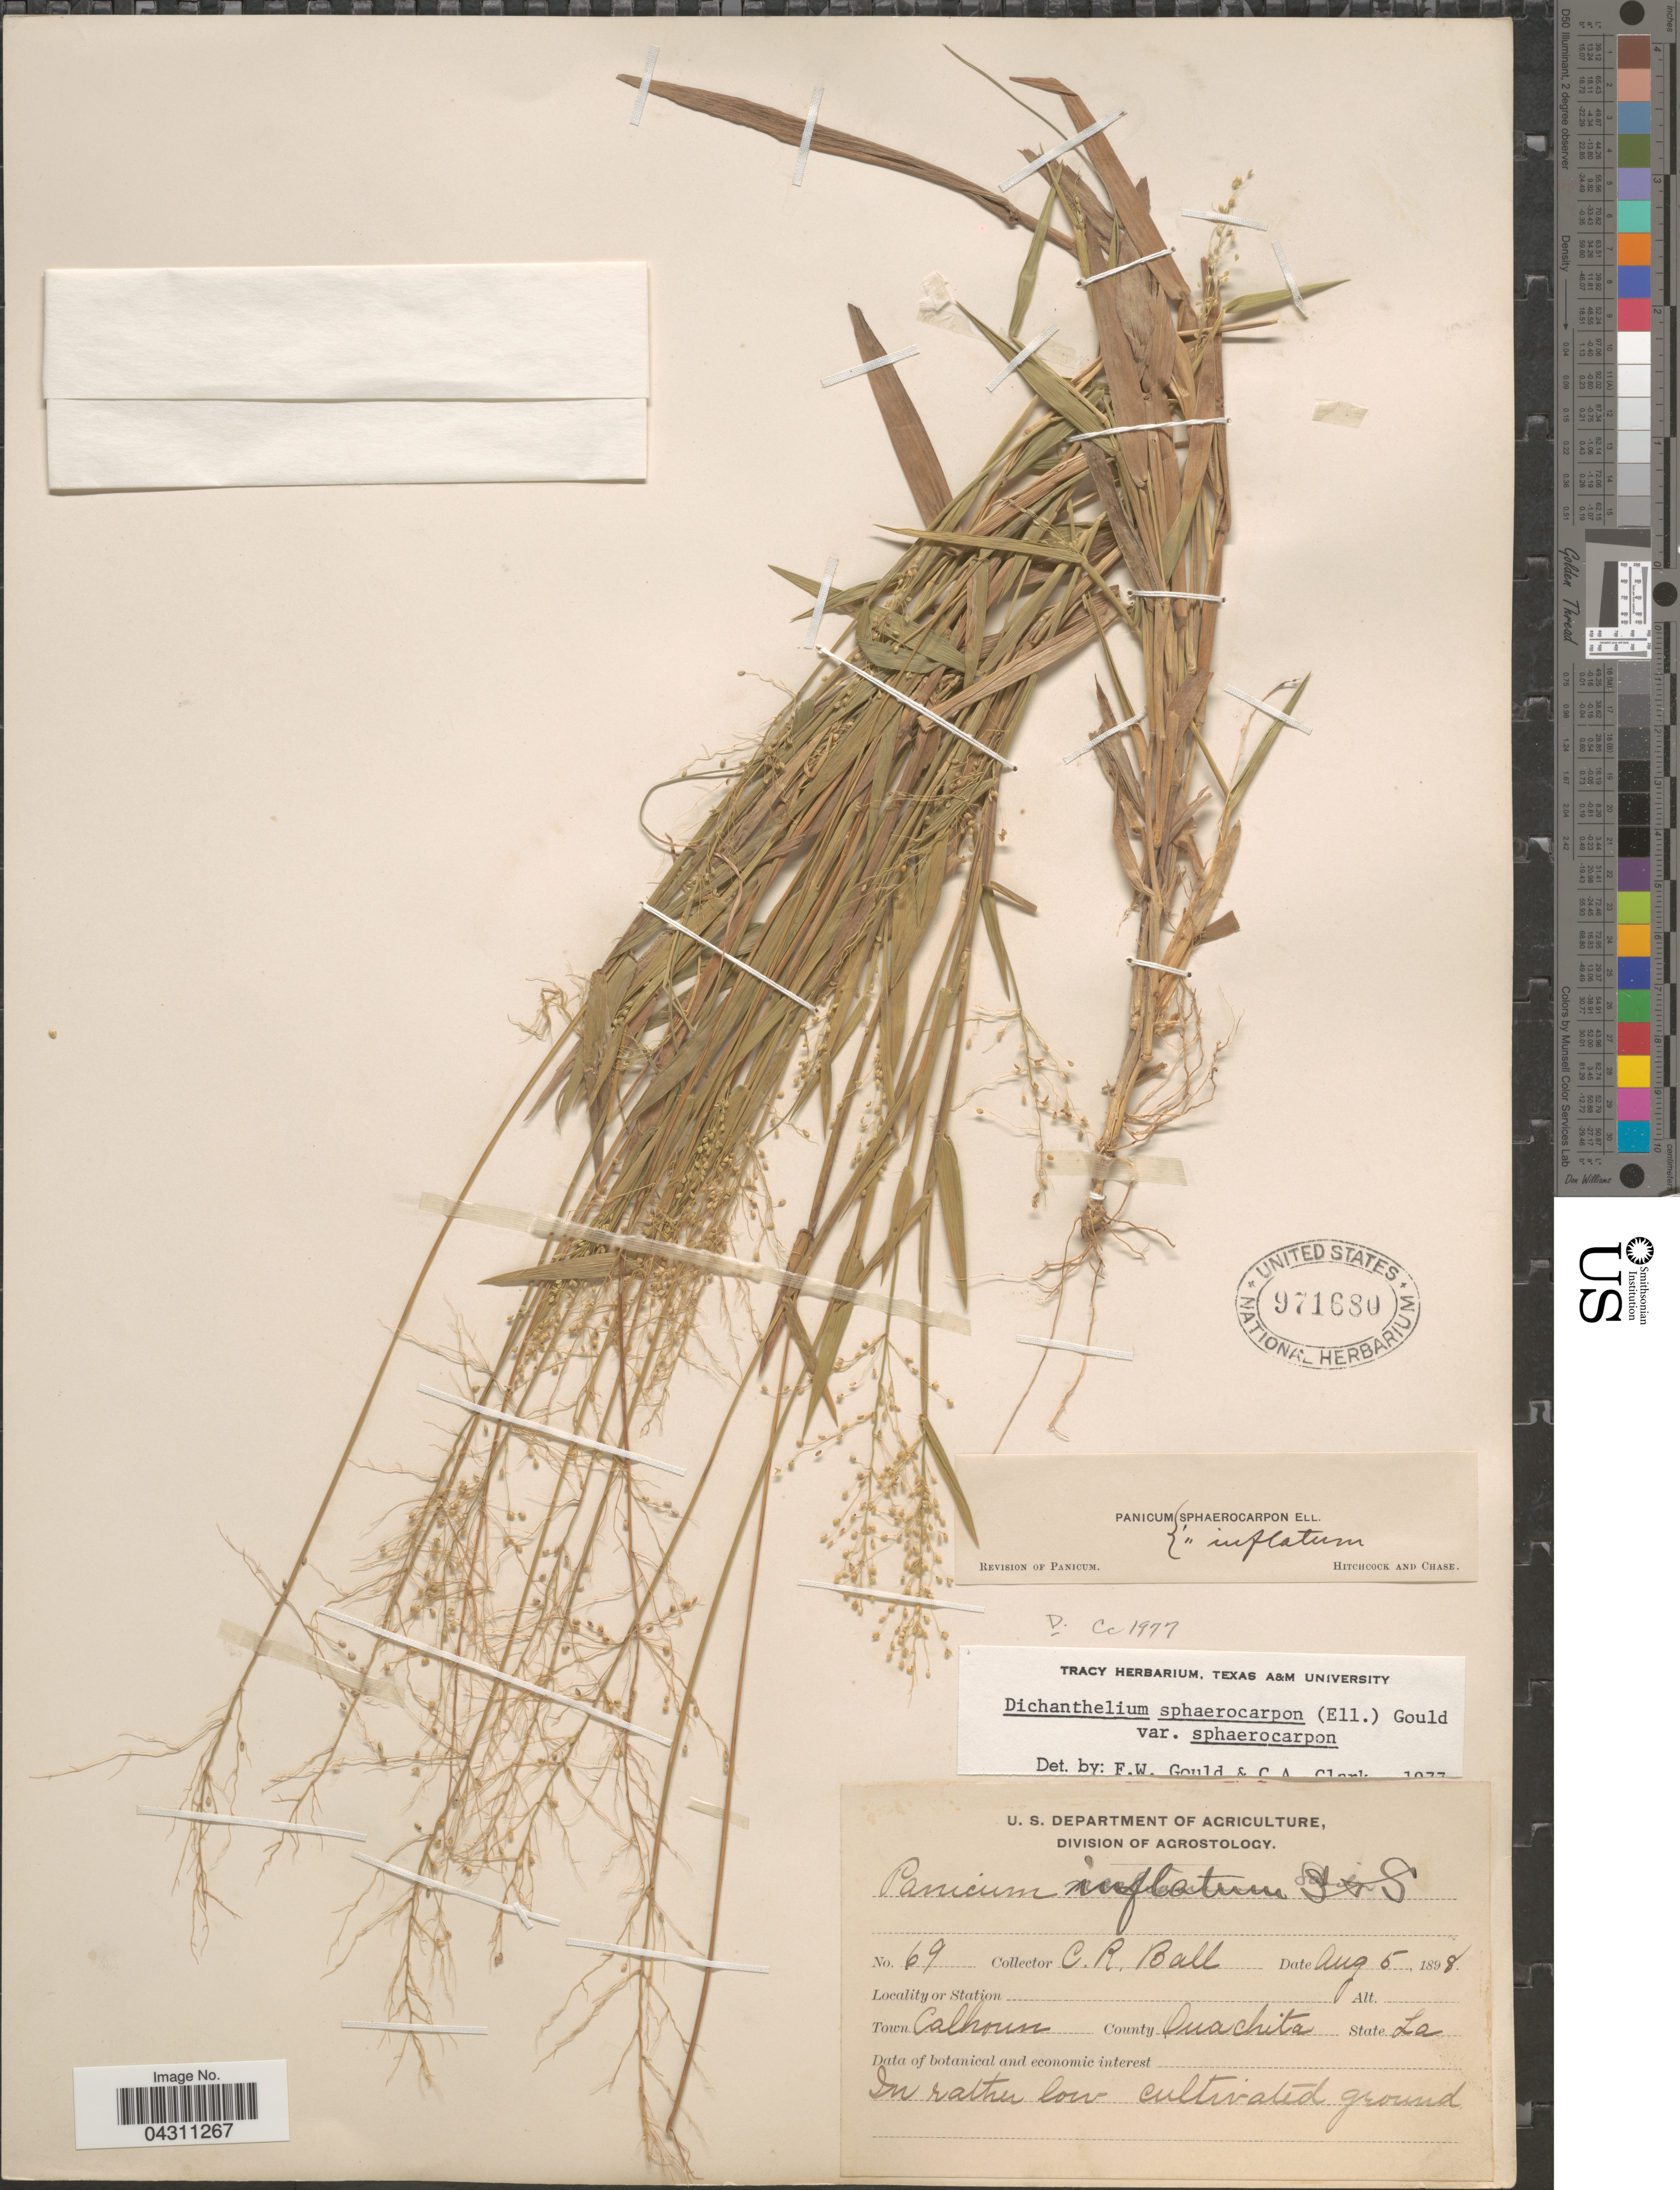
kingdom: Plantae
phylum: Tracheophyta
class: Liliopsida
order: Poales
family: Poaceae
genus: Dichanthelium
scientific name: Dichanthelium sphaerocarpon var. sphaerocarpon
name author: (Elliott) Gould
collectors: C. R. Ball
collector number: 69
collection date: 1898-08-05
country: United States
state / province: Louisiana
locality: Town Calhoun. County Ouachita.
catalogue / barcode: US 971680